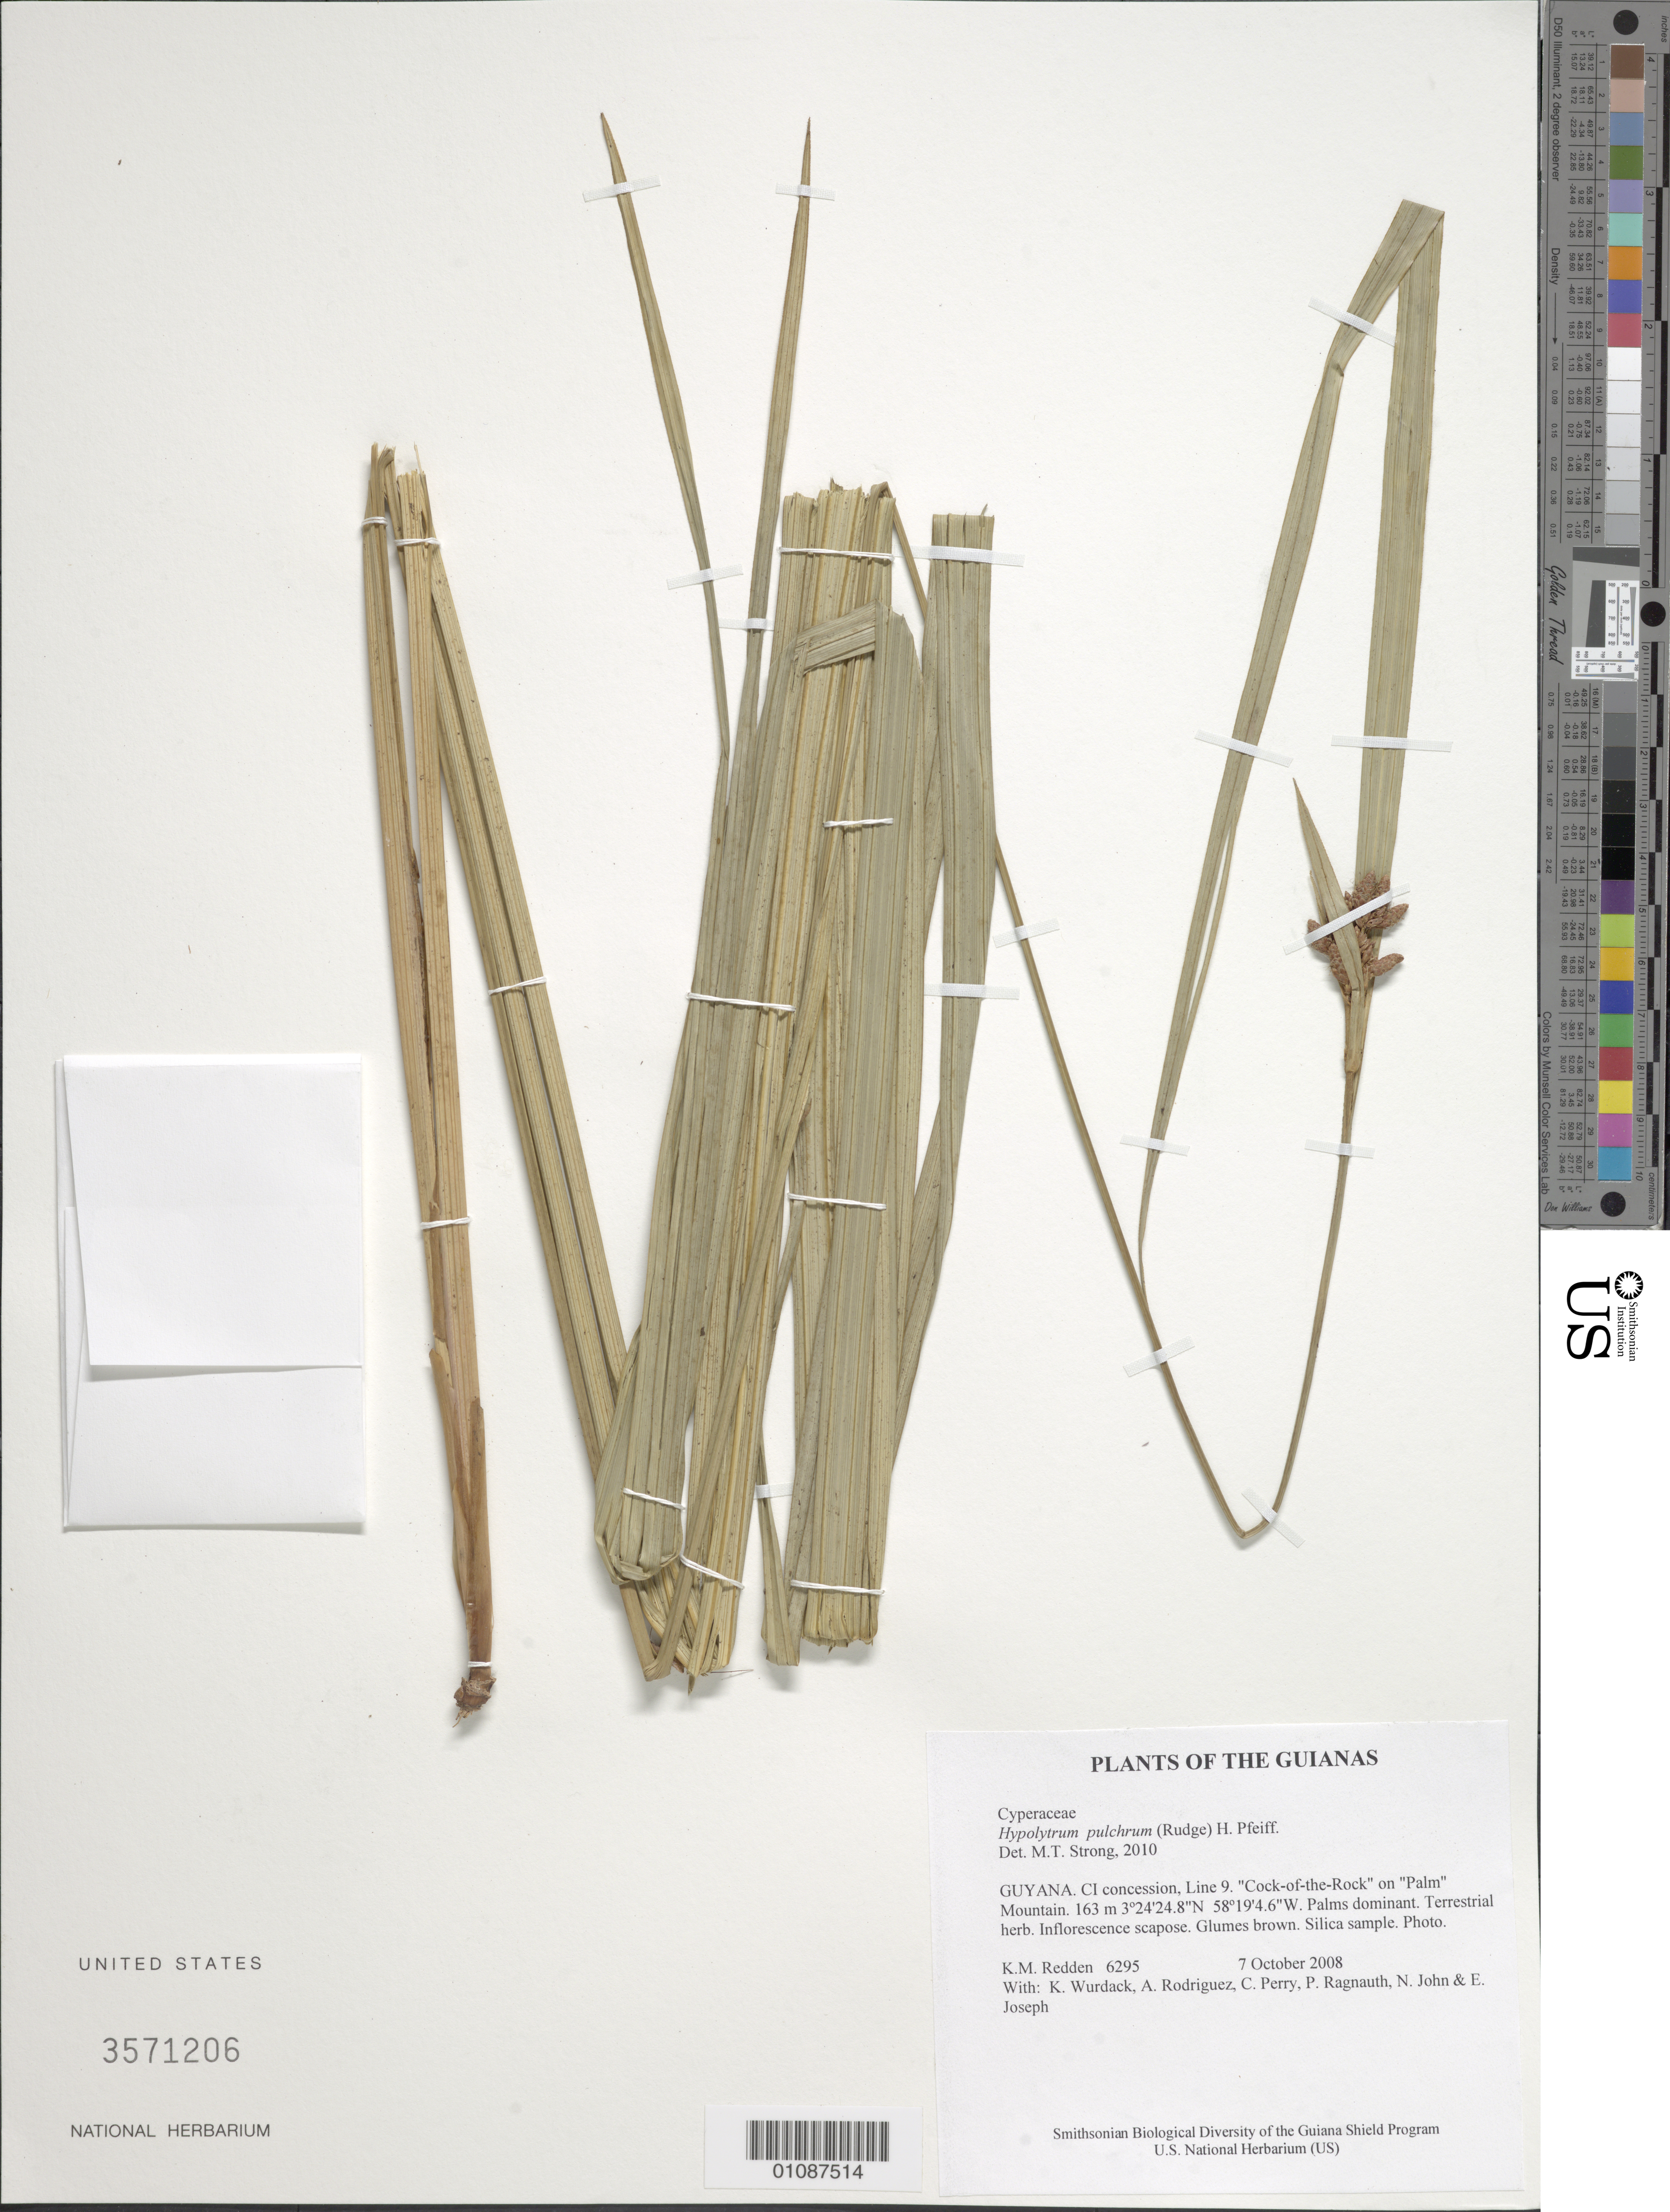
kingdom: Plantae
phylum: Tracheophyta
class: Liliopsida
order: Poales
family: Cyperaceae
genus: Hypolytrum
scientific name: Hypolytrum pulchrum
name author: (Rudge) H. Pfeiff.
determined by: Strong, M. T., (US), Smithsonian Institution - National Museum of Natural History (UNITED STATES)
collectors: K. M. Redden, K. Wurdack, A. Rodriguez, C. Perry, P. Ragnauth, N. John & E. Joseph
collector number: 6295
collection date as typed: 7 October 2008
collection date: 2008-10-07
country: Guyana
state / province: U. Takutu-U. Essequibo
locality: CI concession, Line 9. "Cock-of-the-Rock" on "Palm" Mountain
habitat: Palms dominant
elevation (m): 163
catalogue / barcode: US 3571206